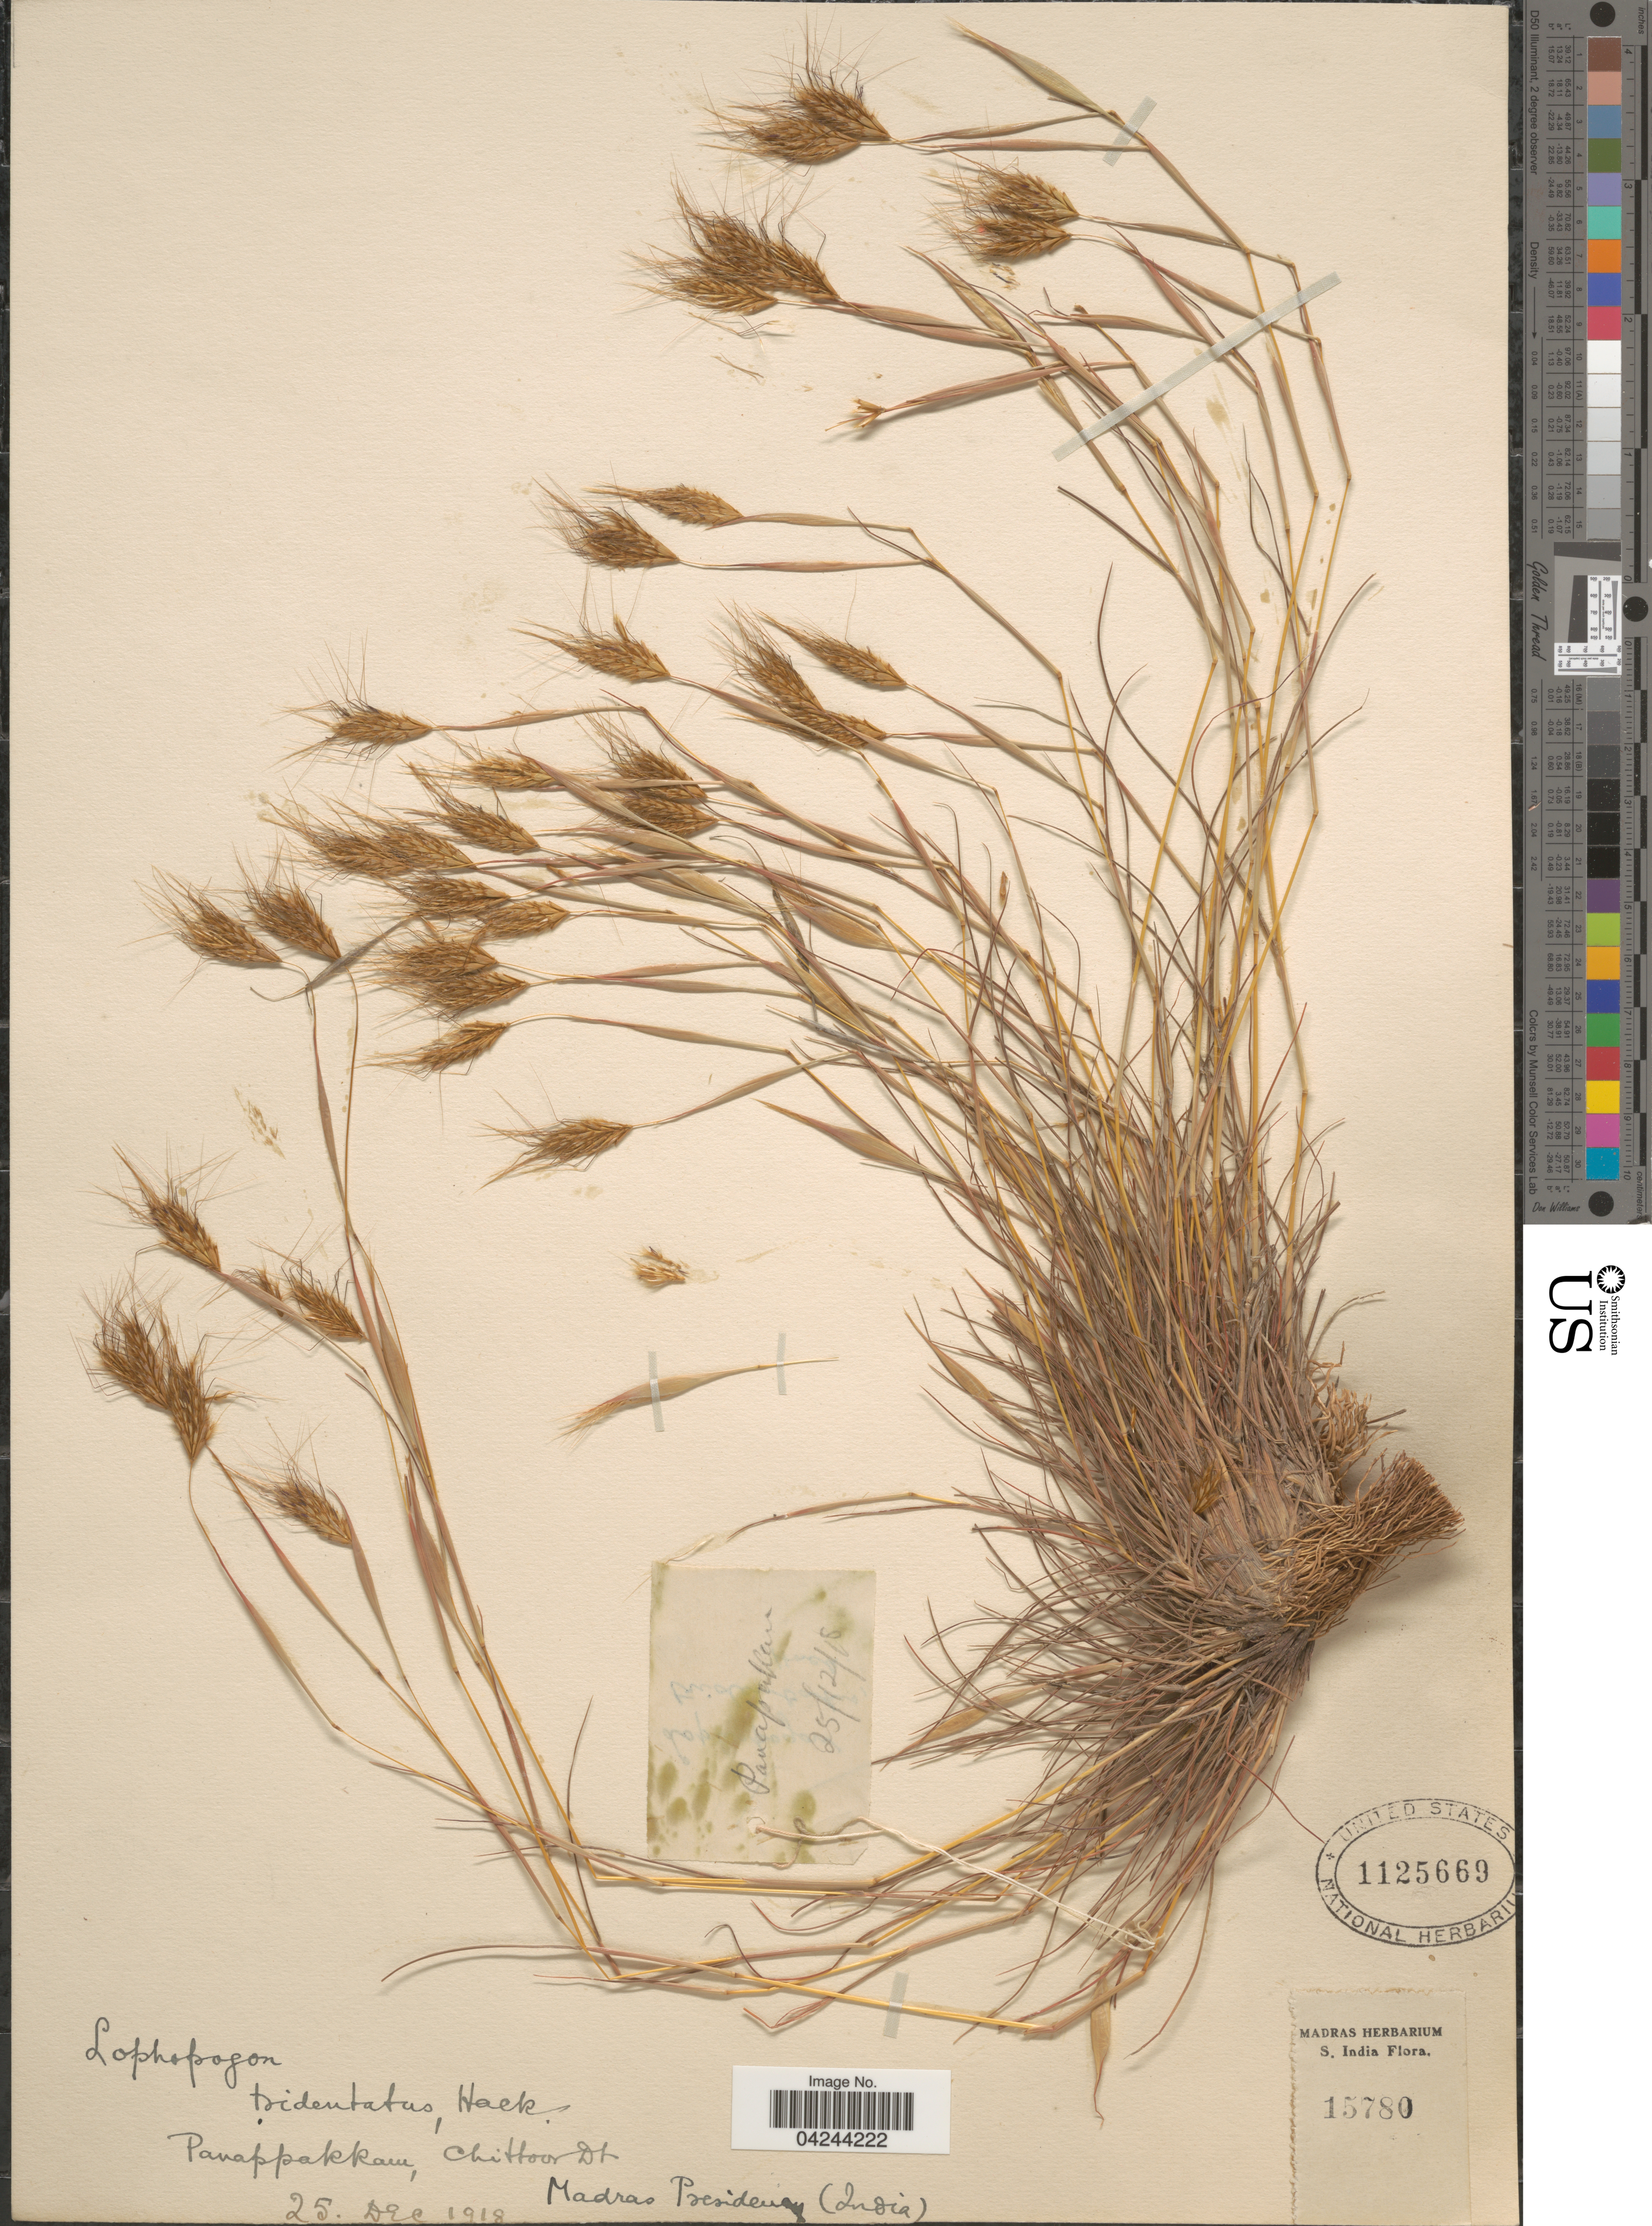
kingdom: Plantae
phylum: Tracheophyta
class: Liliopsida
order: Poales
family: Poaceae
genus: Lophopogon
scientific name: Lophopogon tridentalis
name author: (Roxb.) Hack.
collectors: Ex herb. Madras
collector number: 15780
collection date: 1918-12-25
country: India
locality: Panappakkam, Chittoor Dt. Madras Presidency. S. India.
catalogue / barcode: US 1125669